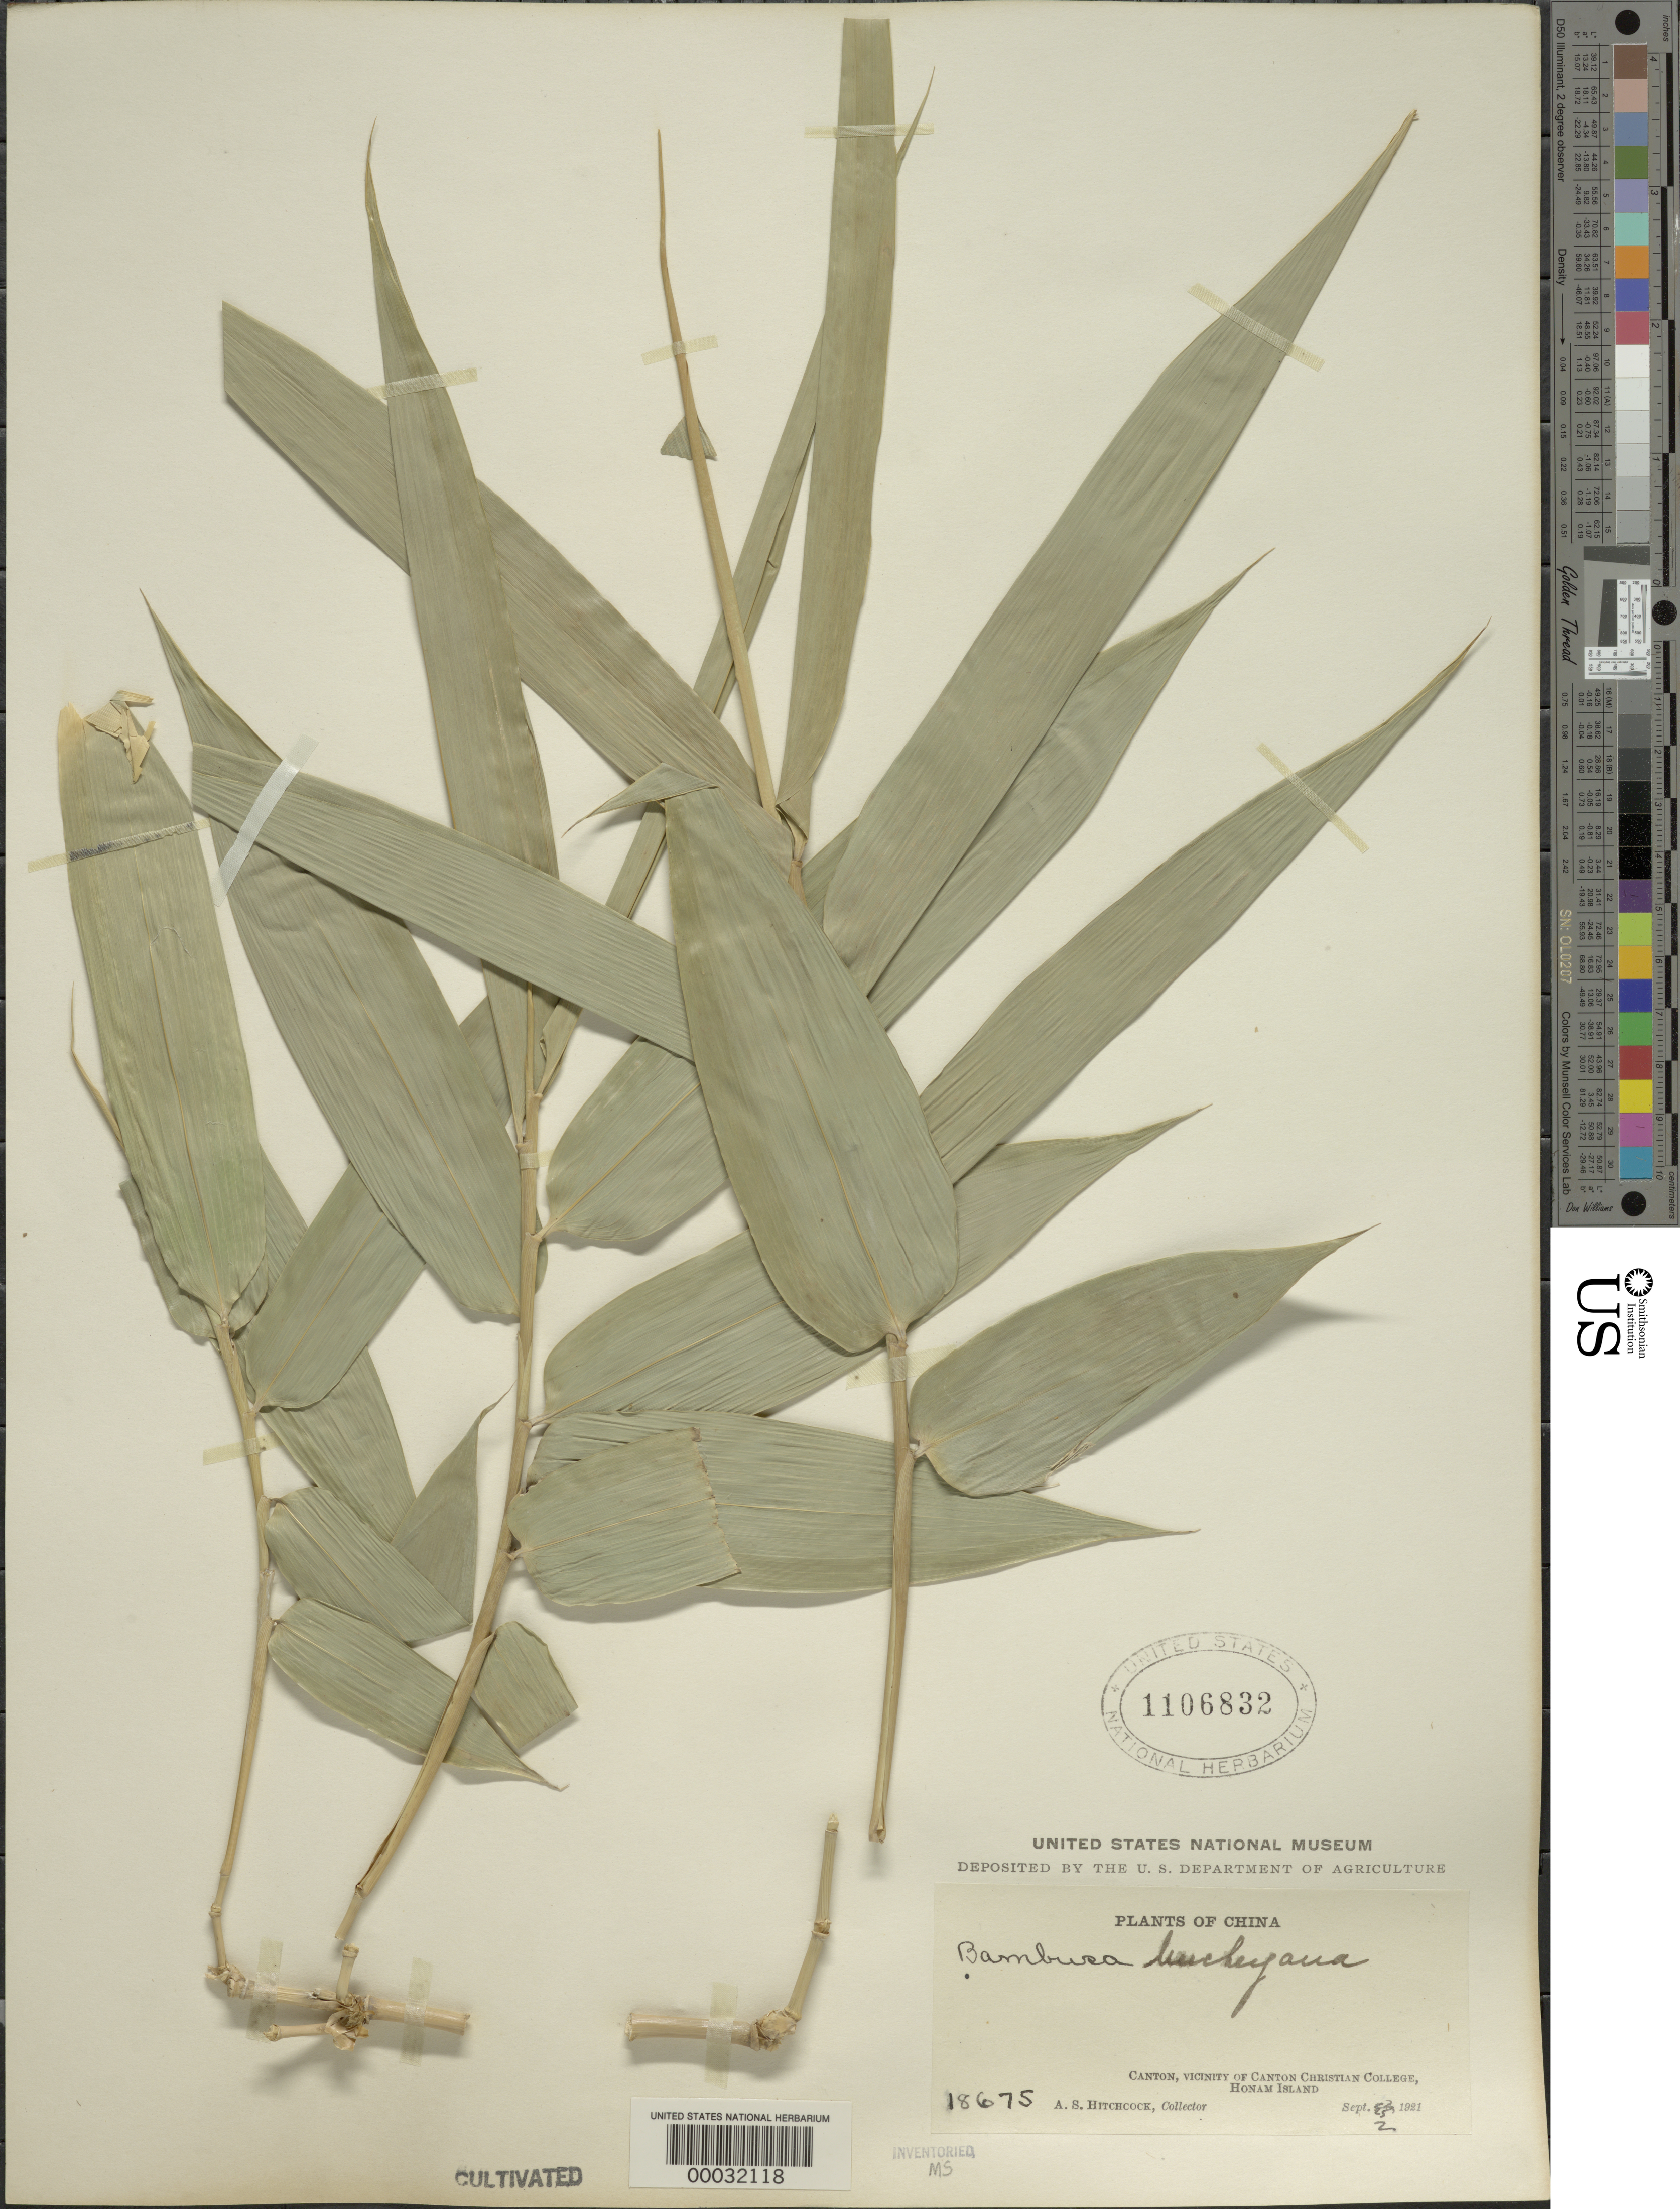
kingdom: Plantae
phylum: Tracheophyta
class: Liliopsida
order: Poales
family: Poaceae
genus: Bambusa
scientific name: Bambusa beecheyana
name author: Munro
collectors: A. S. Hitchcock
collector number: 18675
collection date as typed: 02 Sep 1921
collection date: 1921-09-02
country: China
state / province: Guangdong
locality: White cloud mountain, canton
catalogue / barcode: US 1106832